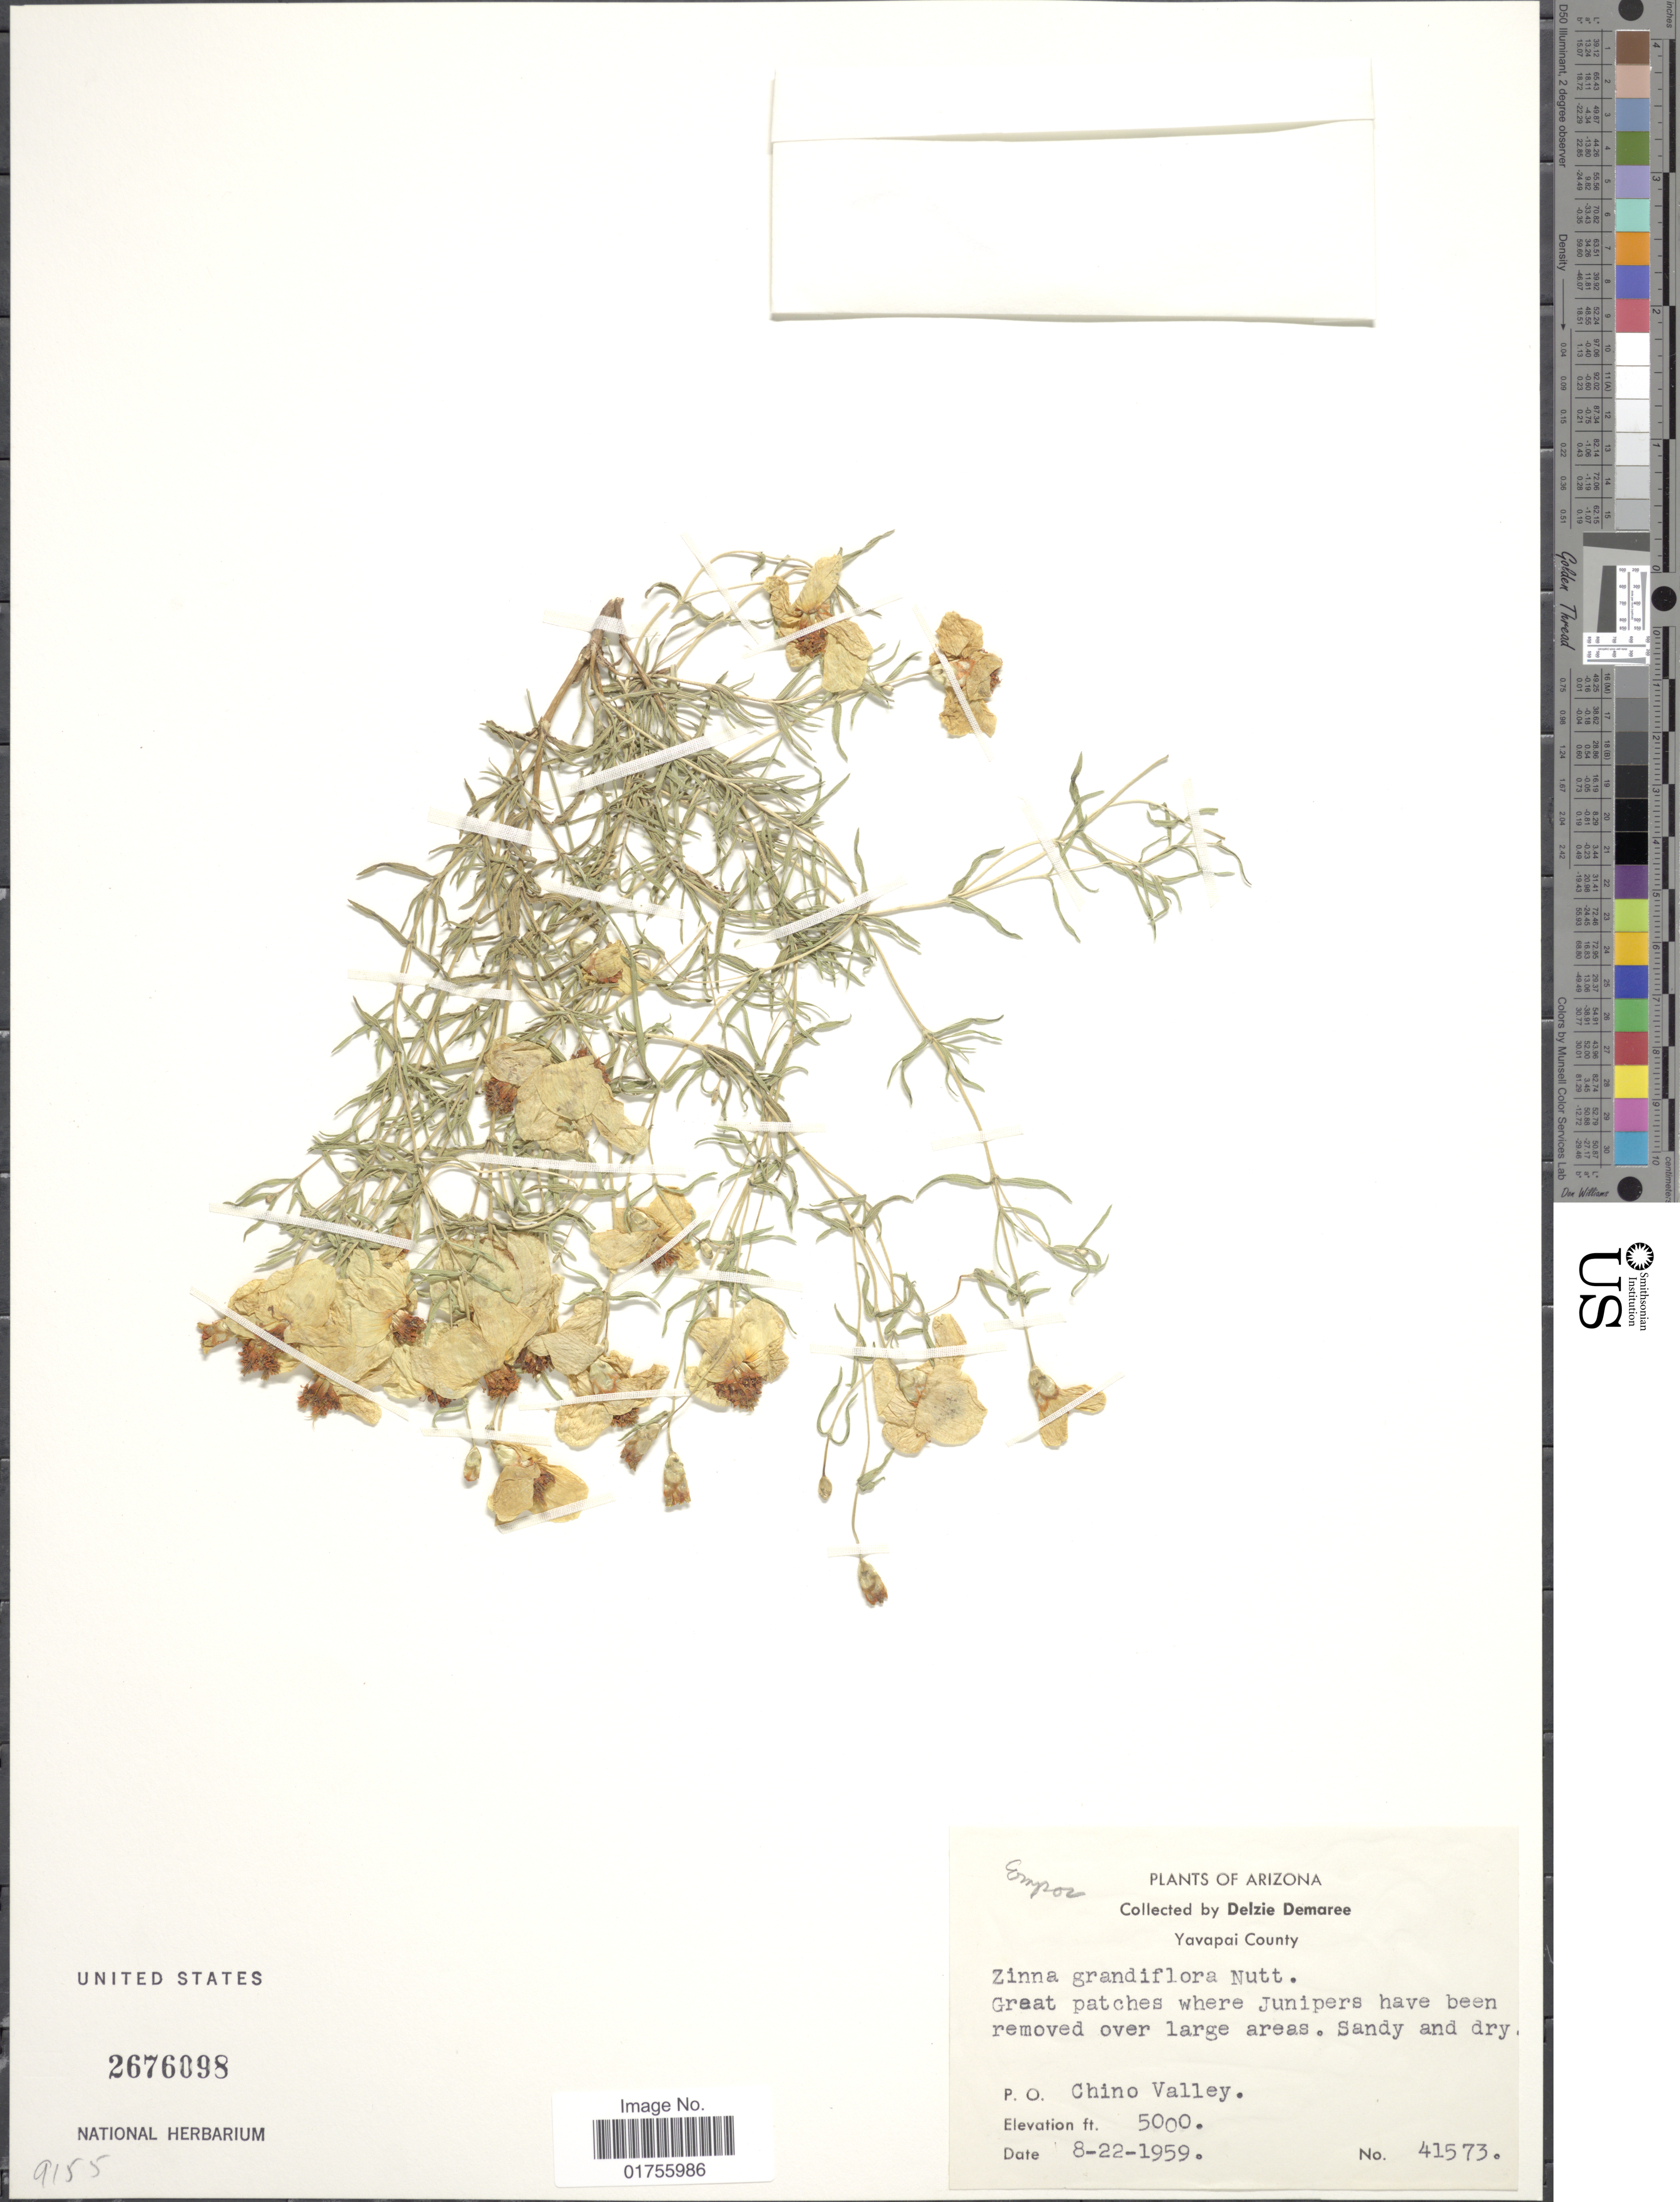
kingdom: Plantae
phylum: Tracheophyta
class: Magnoliopsida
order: Asterales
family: Asteraceae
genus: Zinnia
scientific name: Zinnia grandiflora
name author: Nutt.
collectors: D. Demaree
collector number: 41573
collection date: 1959-08-22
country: United States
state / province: Arizona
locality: Yavapai County, P.O. Chino Valley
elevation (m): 1524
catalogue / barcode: US 2676098